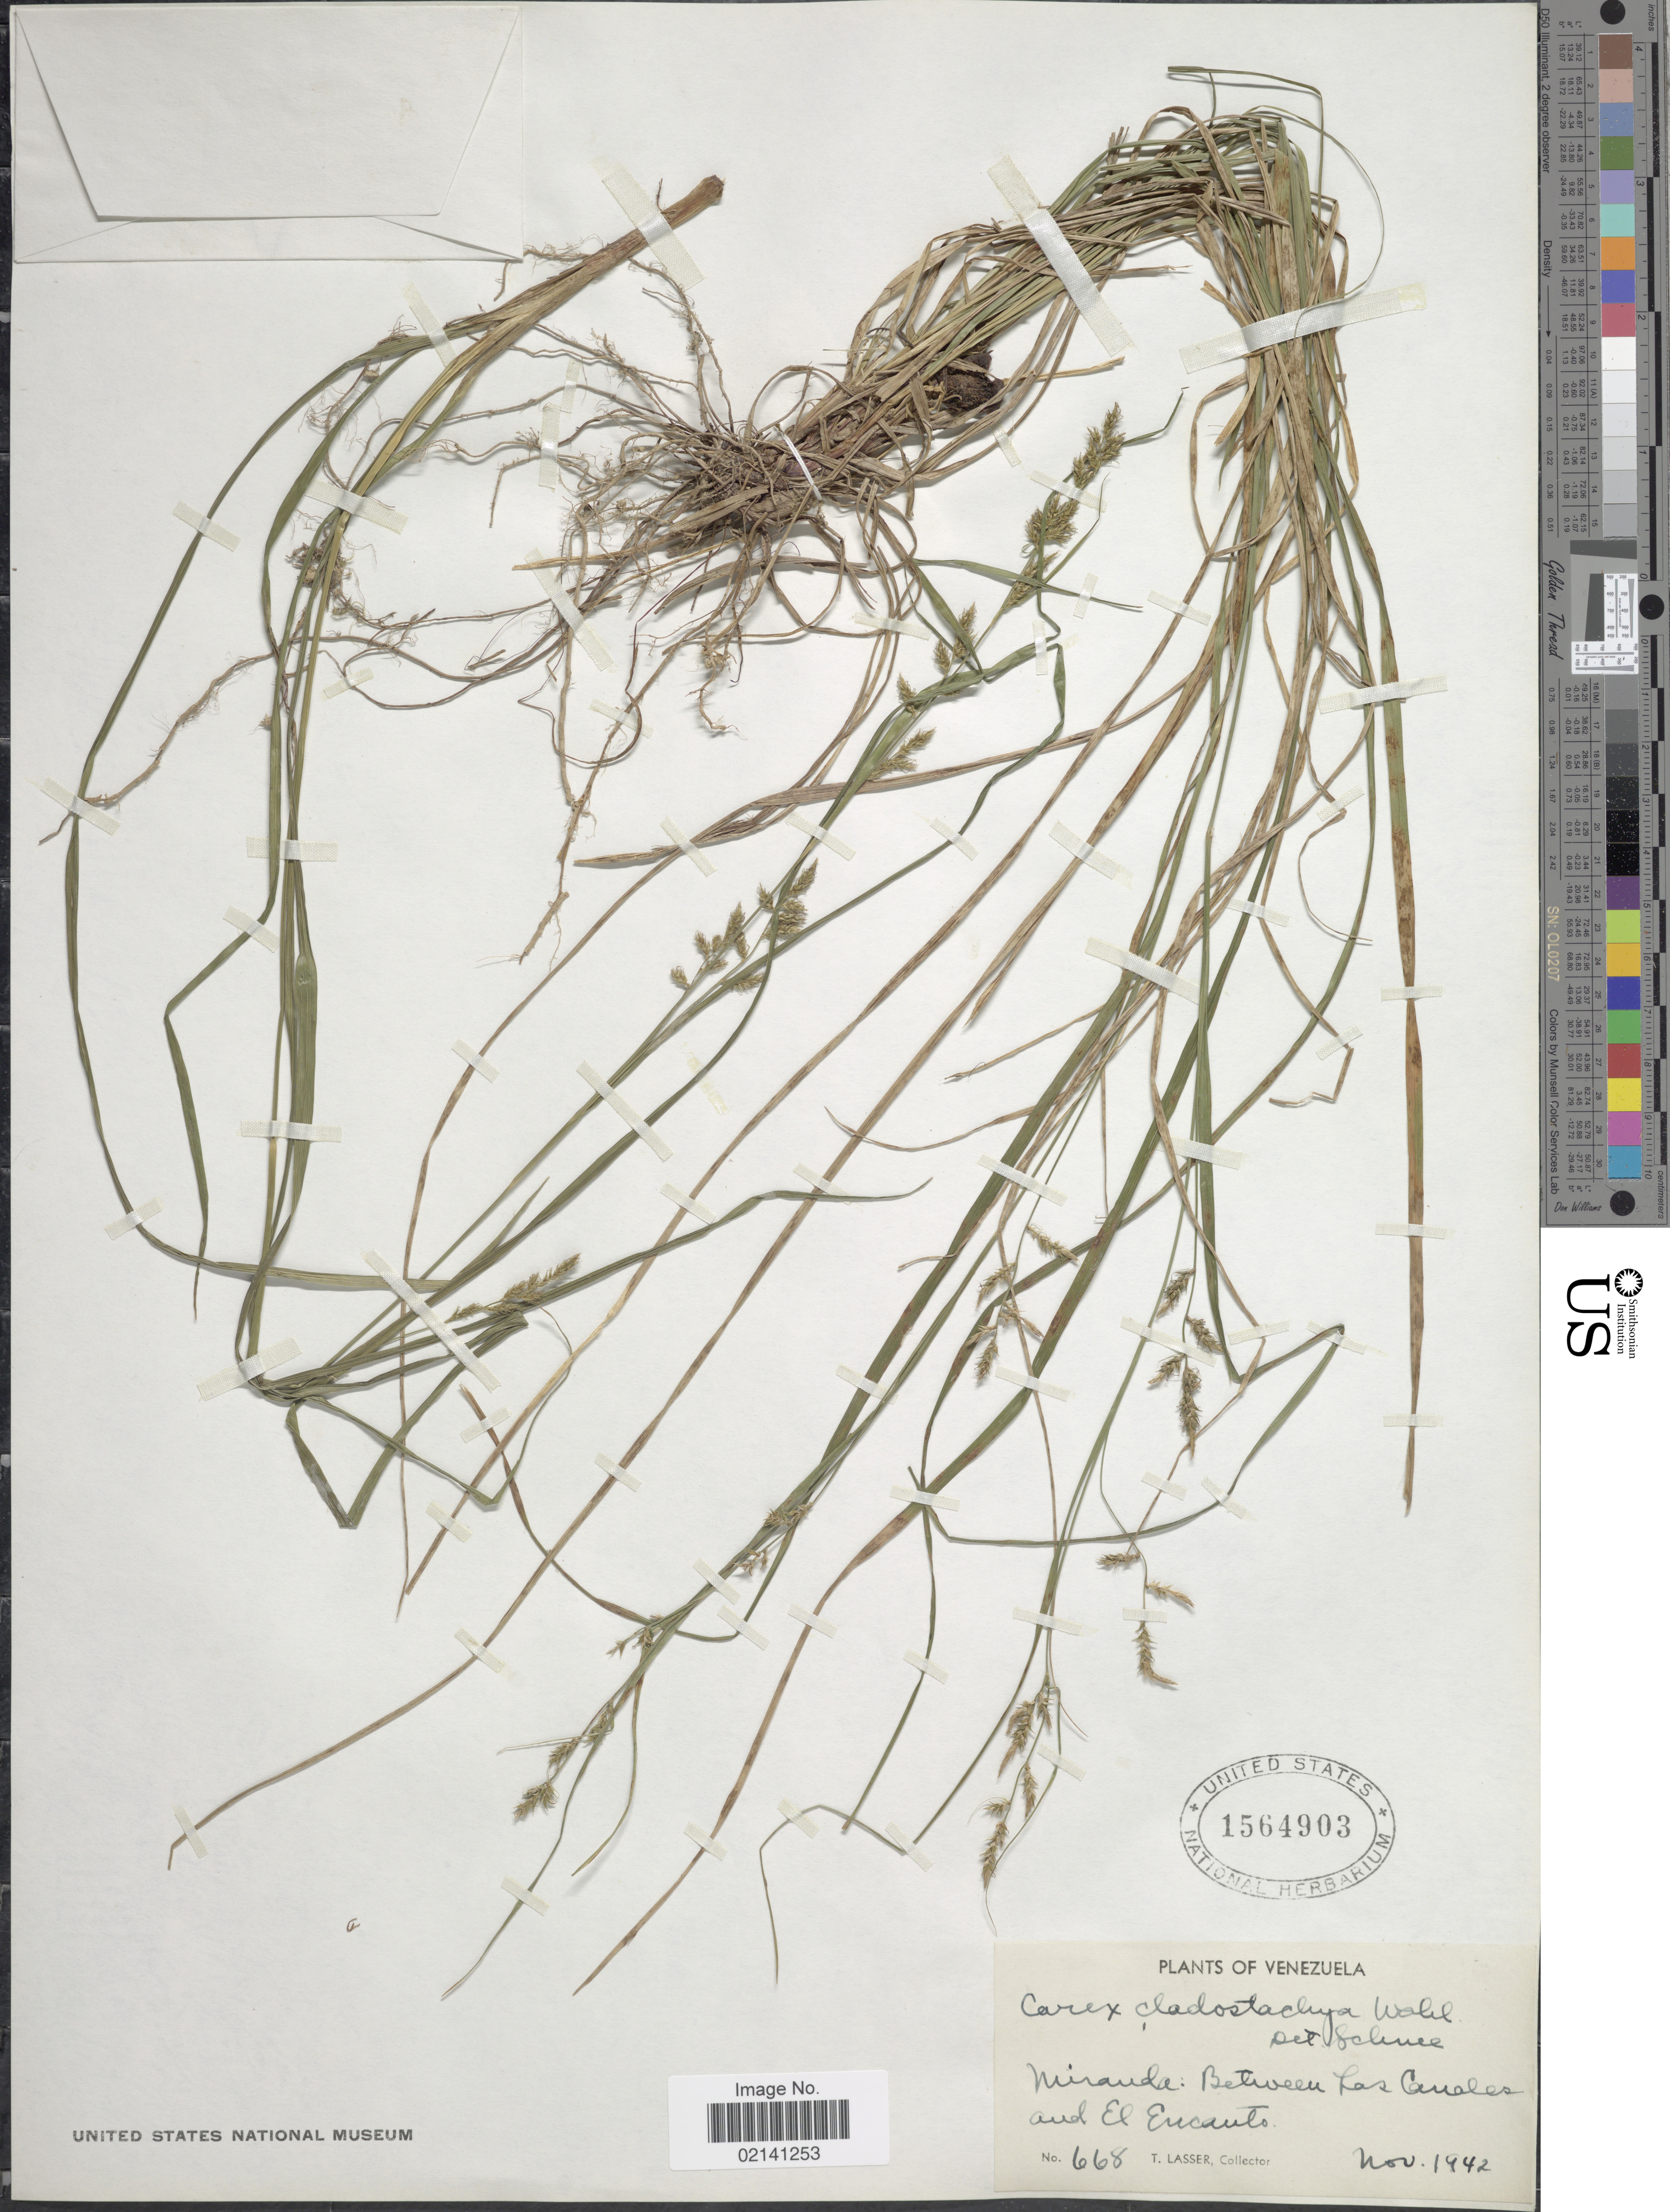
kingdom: Plantae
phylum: Tracheophyta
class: Liliopsida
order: Poales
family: Cyperaceae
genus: Carex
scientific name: Carex polystachya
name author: Sw. ex Wahlenb.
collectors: T. Lasser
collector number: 668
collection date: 1942-11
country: Venezuela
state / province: Miranda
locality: Between Las Canales and El Encanto.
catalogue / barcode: US 1564903